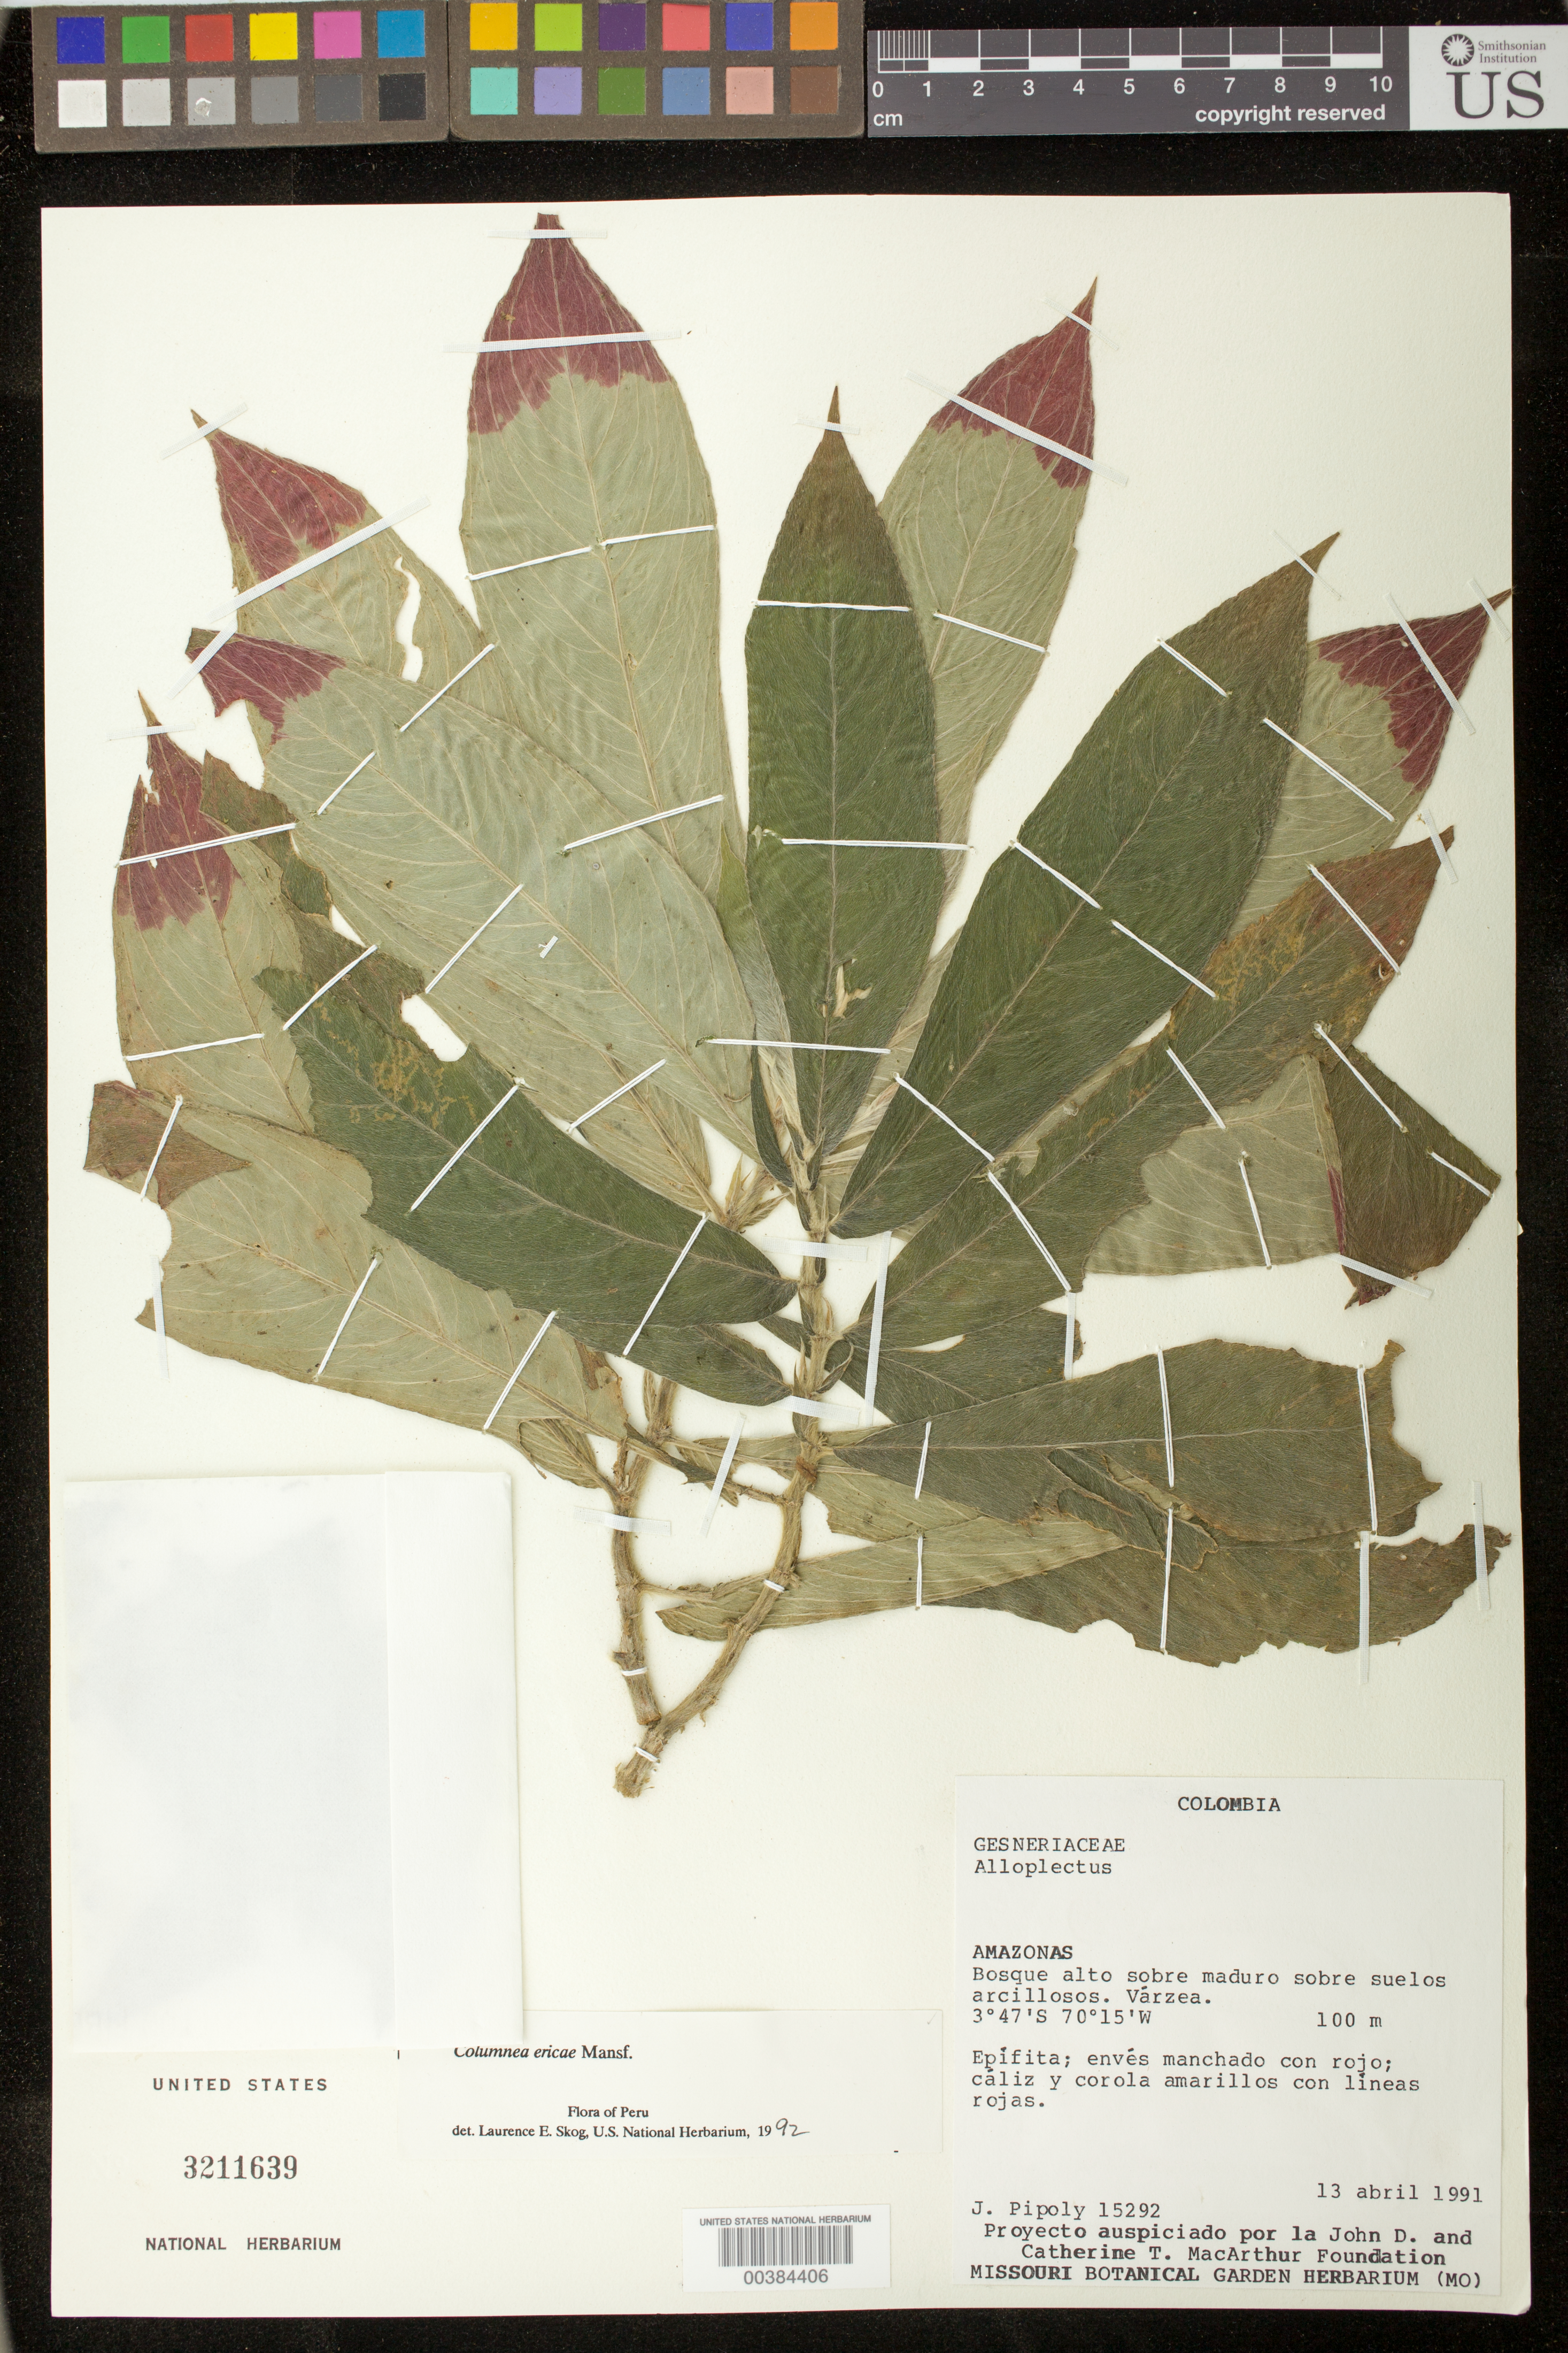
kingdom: Plantae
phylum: Tracheophyta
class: Magnoliopsida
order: Lamiales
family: Gesneriaceae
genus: Columnea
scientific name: Columnea ericae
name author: Mansf.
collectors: J. J. Pipoly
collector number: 15292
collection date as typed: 13 Apr 1991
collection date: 1991-04-13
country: Colombia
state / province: Amazônas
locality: Varzea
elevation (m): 100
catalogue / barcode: US 3211639